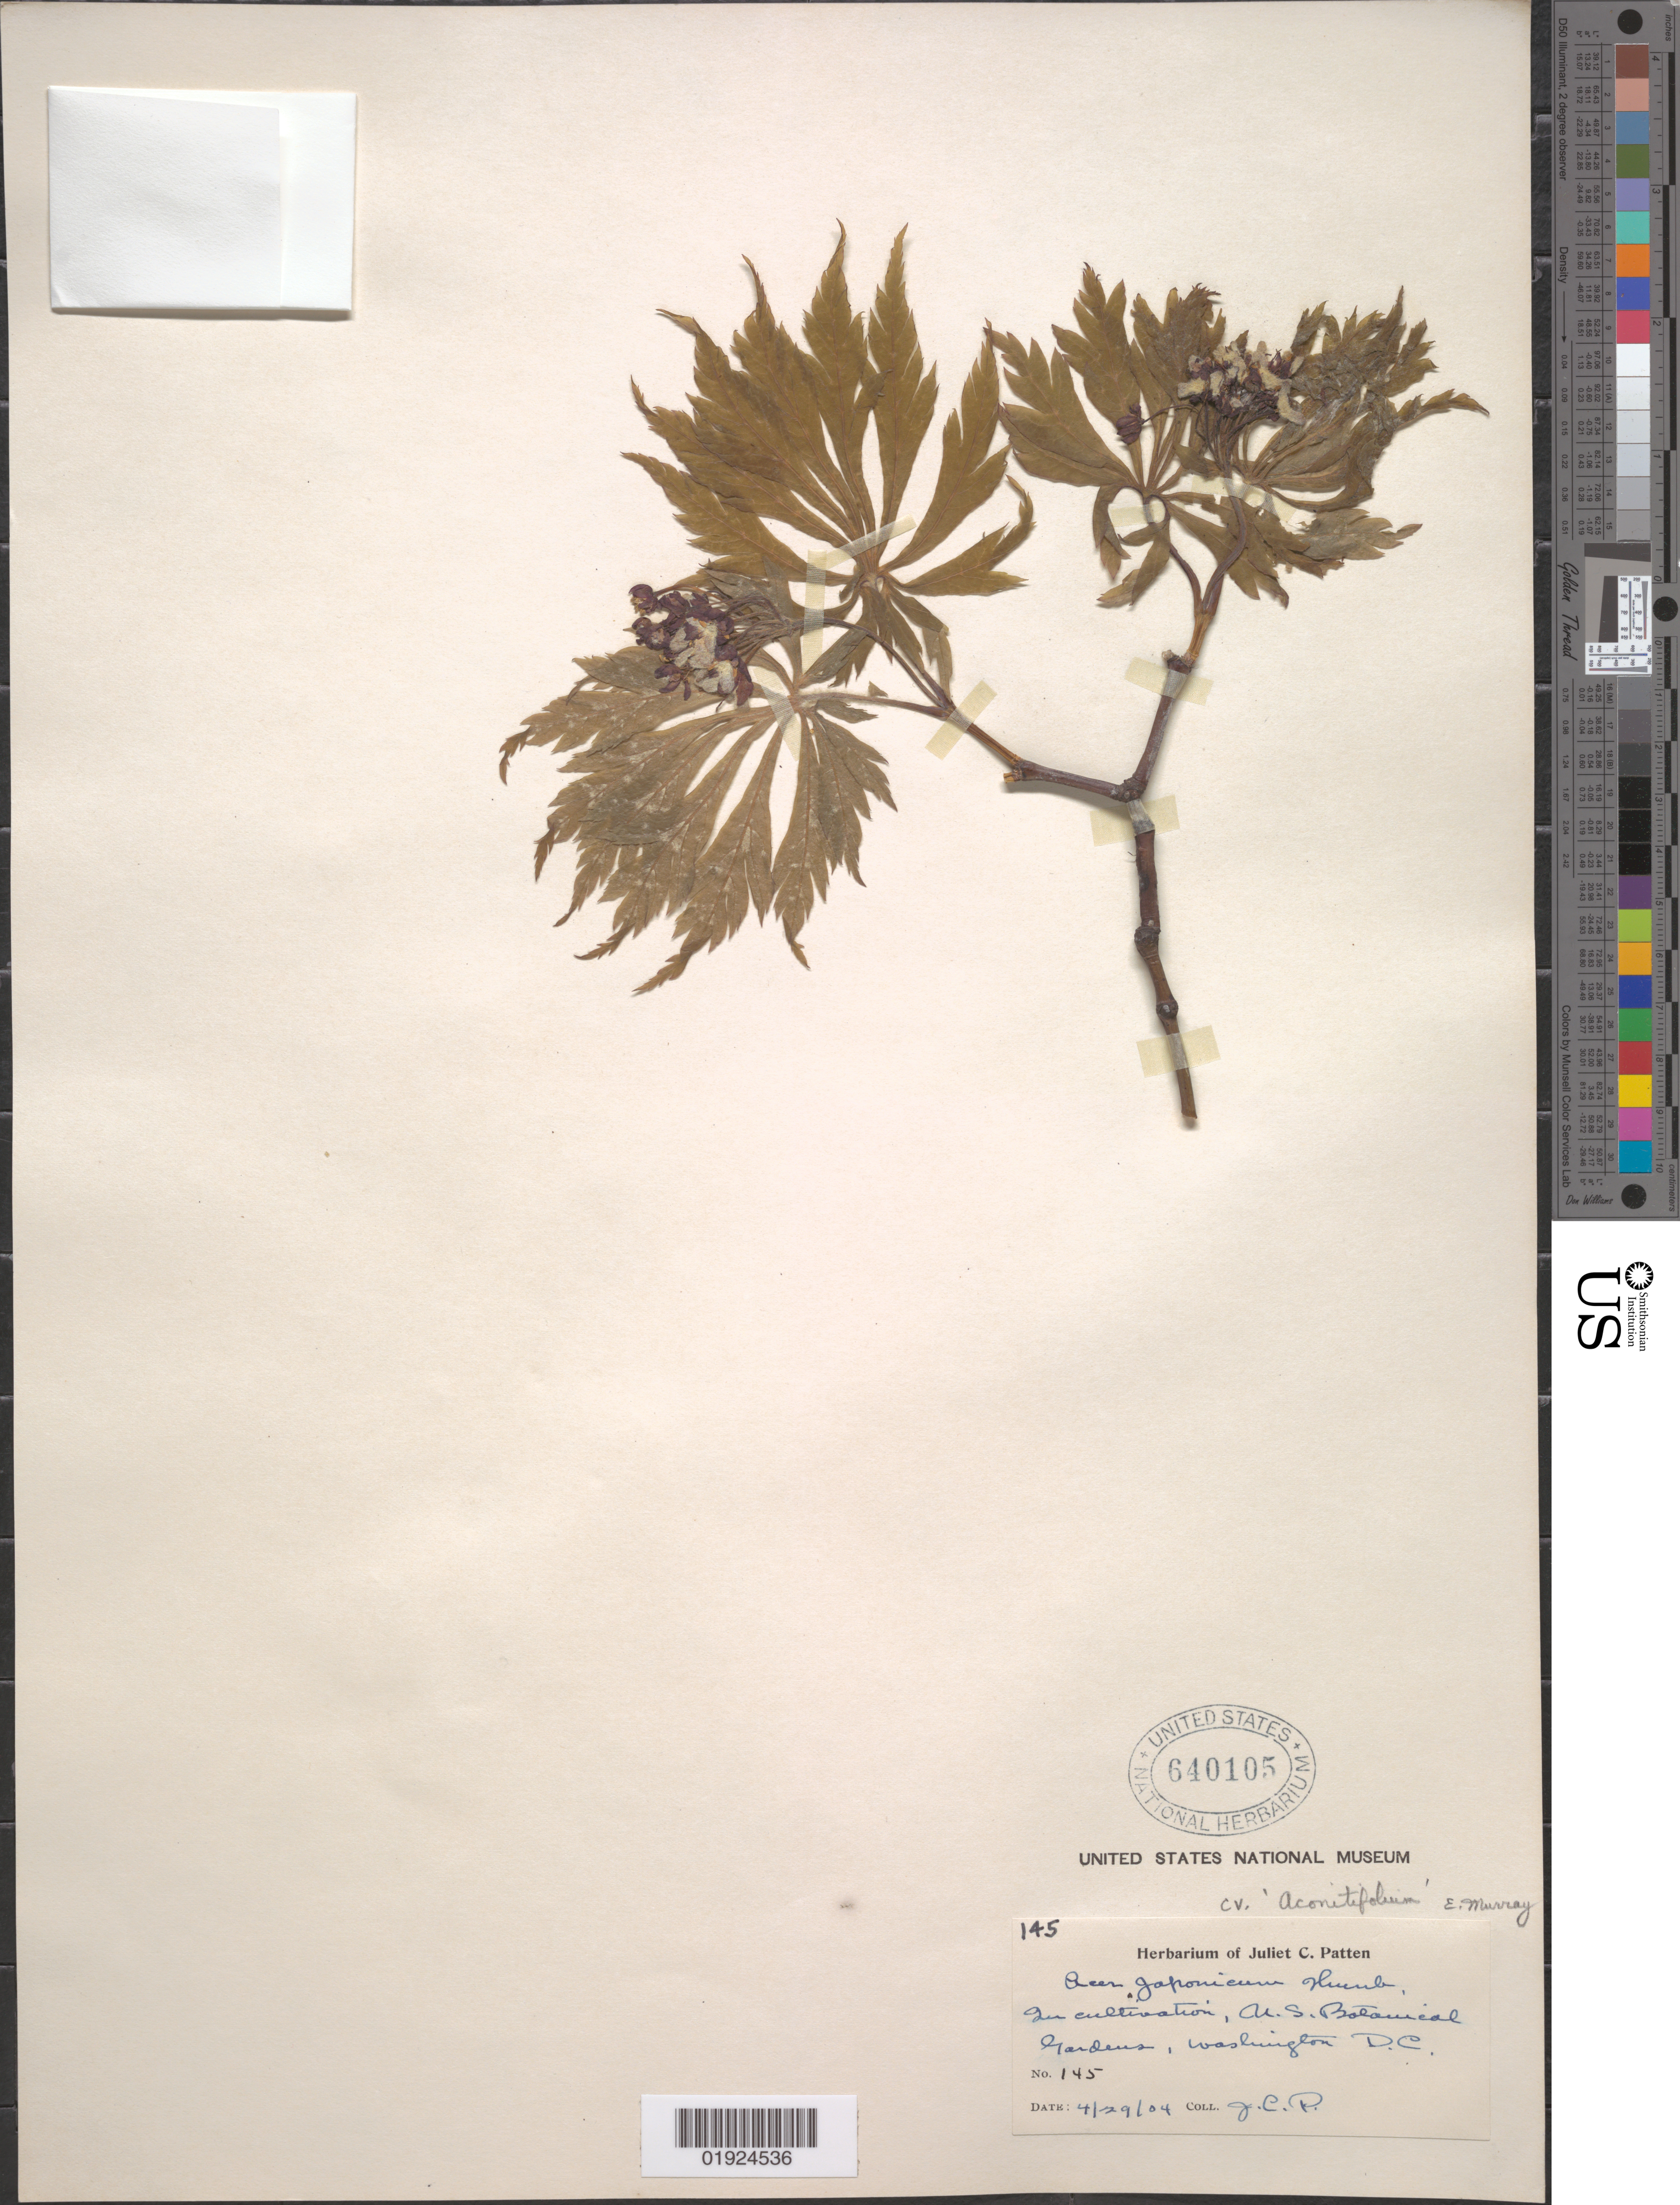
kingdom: Plantae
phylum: Tracheophyta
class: Magnoliopsida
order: Sapindales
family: Sapindaceae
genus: Acer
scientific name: Acer japonicum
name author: Thunb.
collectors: J. Patten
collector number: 145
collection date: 1904-04-29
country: United States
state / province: District of Columbia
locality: U.S. Botanical Gardens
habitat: Garden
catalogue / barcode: US 640105